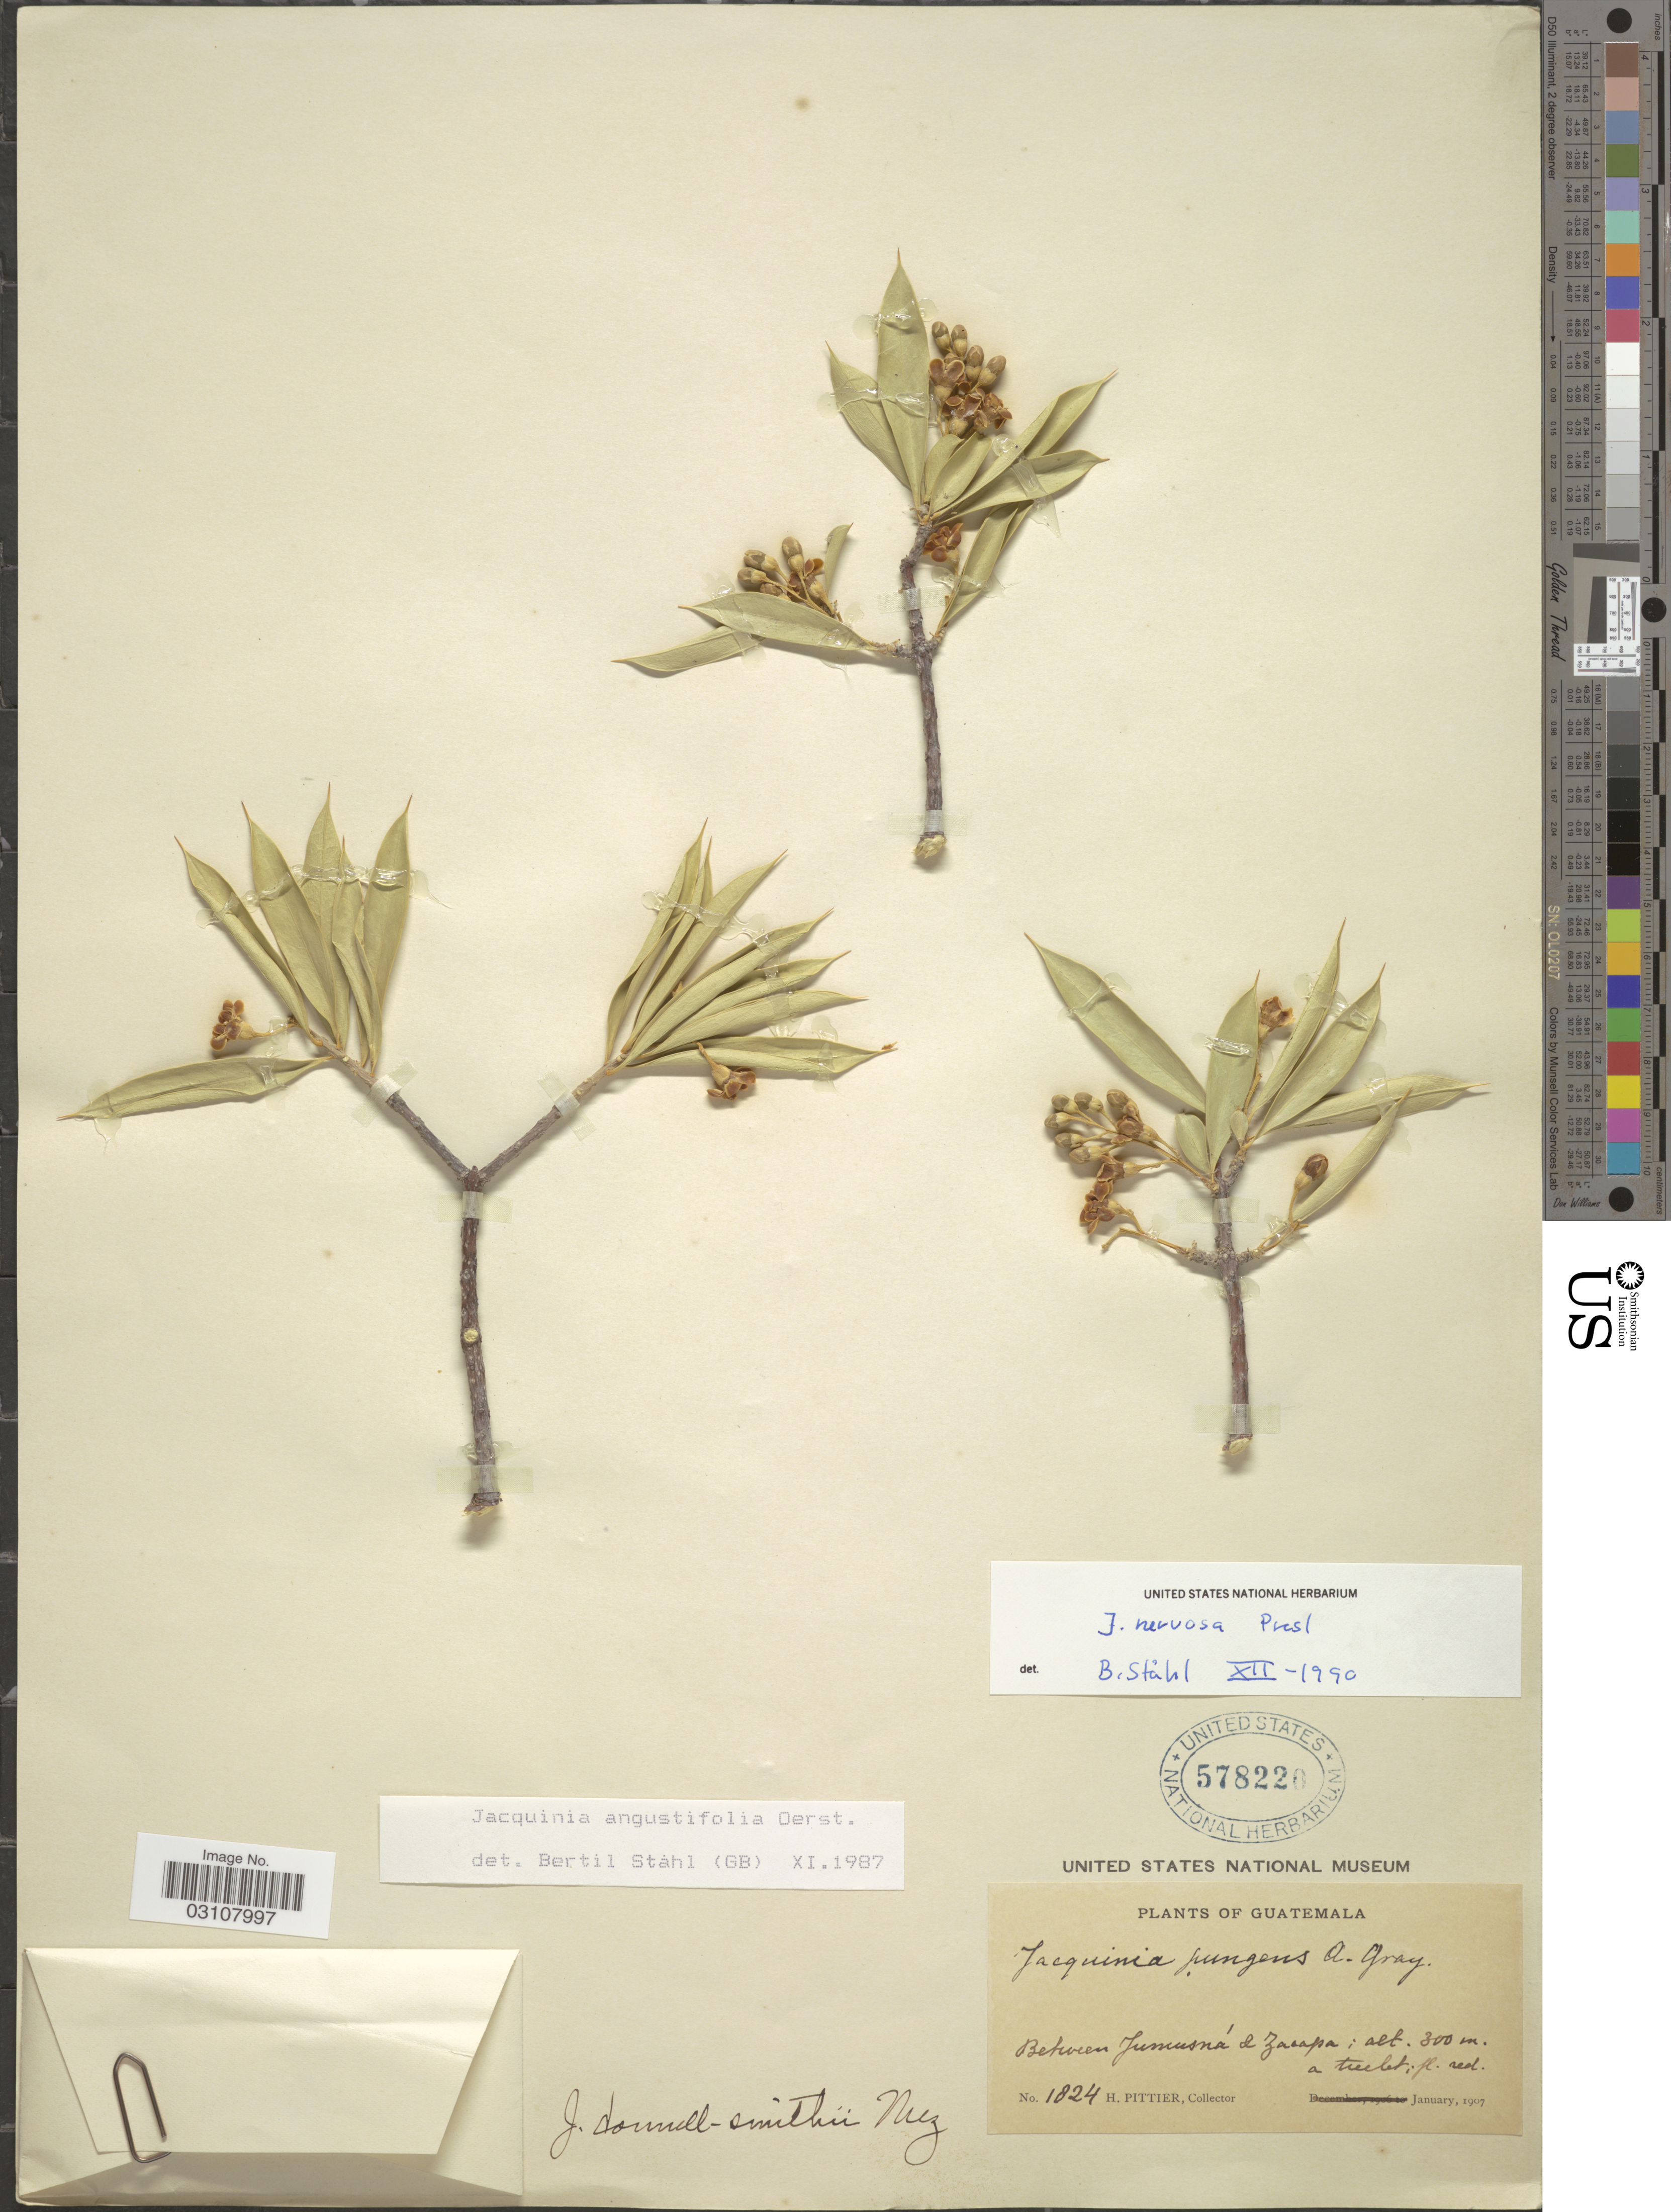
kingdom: Plantae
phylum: Tracheophyta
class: Magnoliopsida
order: Ericales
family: Primulaceae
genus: Jacquinia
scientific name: Jacquinia nervosa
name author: C. Presl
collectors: H. F. Pittier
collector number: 1824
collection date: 1907-01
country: Guatemala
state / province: Zacapa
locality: Between Jumusná & Zacapa.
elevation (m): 300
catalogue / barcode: US 578220